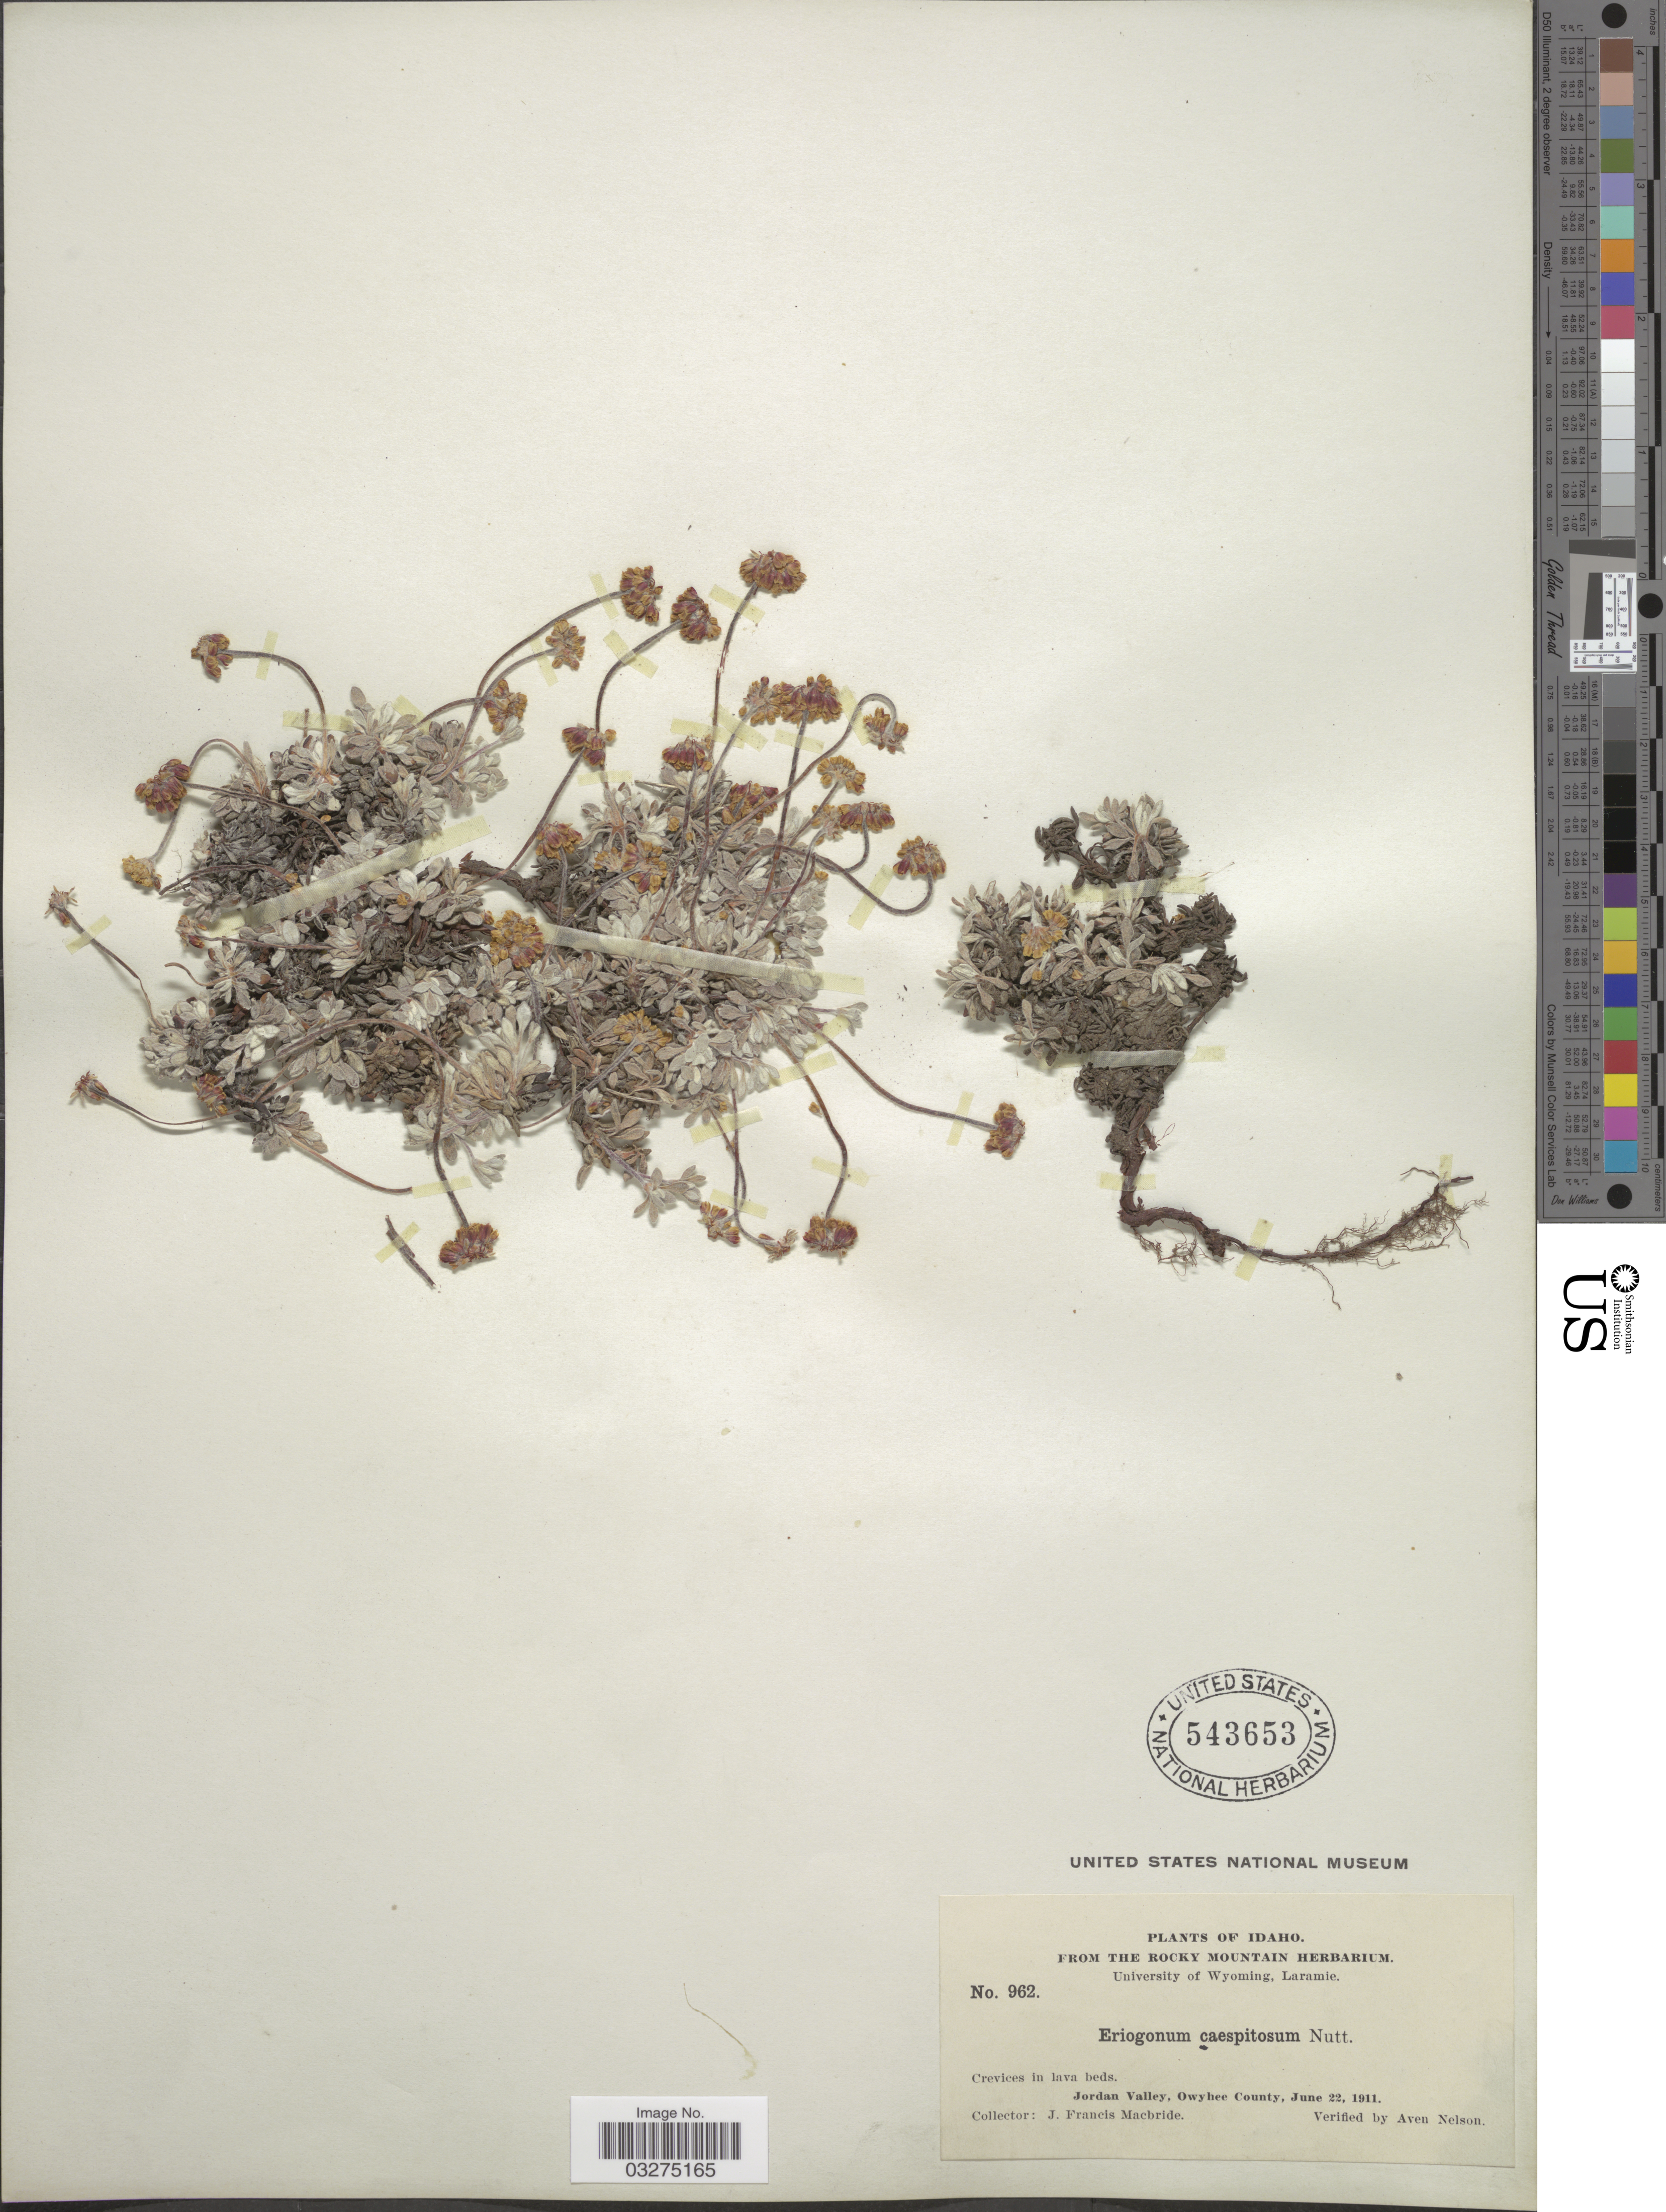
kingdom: Plantae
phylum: Tracheophyta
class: Magnoliopsida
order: Caryophyllales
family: Polygonaceae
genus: Eriogonum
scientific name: Eriogonum caespitosum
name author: Nutt.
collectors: J. F. Macbride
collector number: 962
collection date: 1911-06-22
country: United States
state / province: Idaho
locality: Jordan Valley, Owyhee County.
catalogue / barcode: US 543653